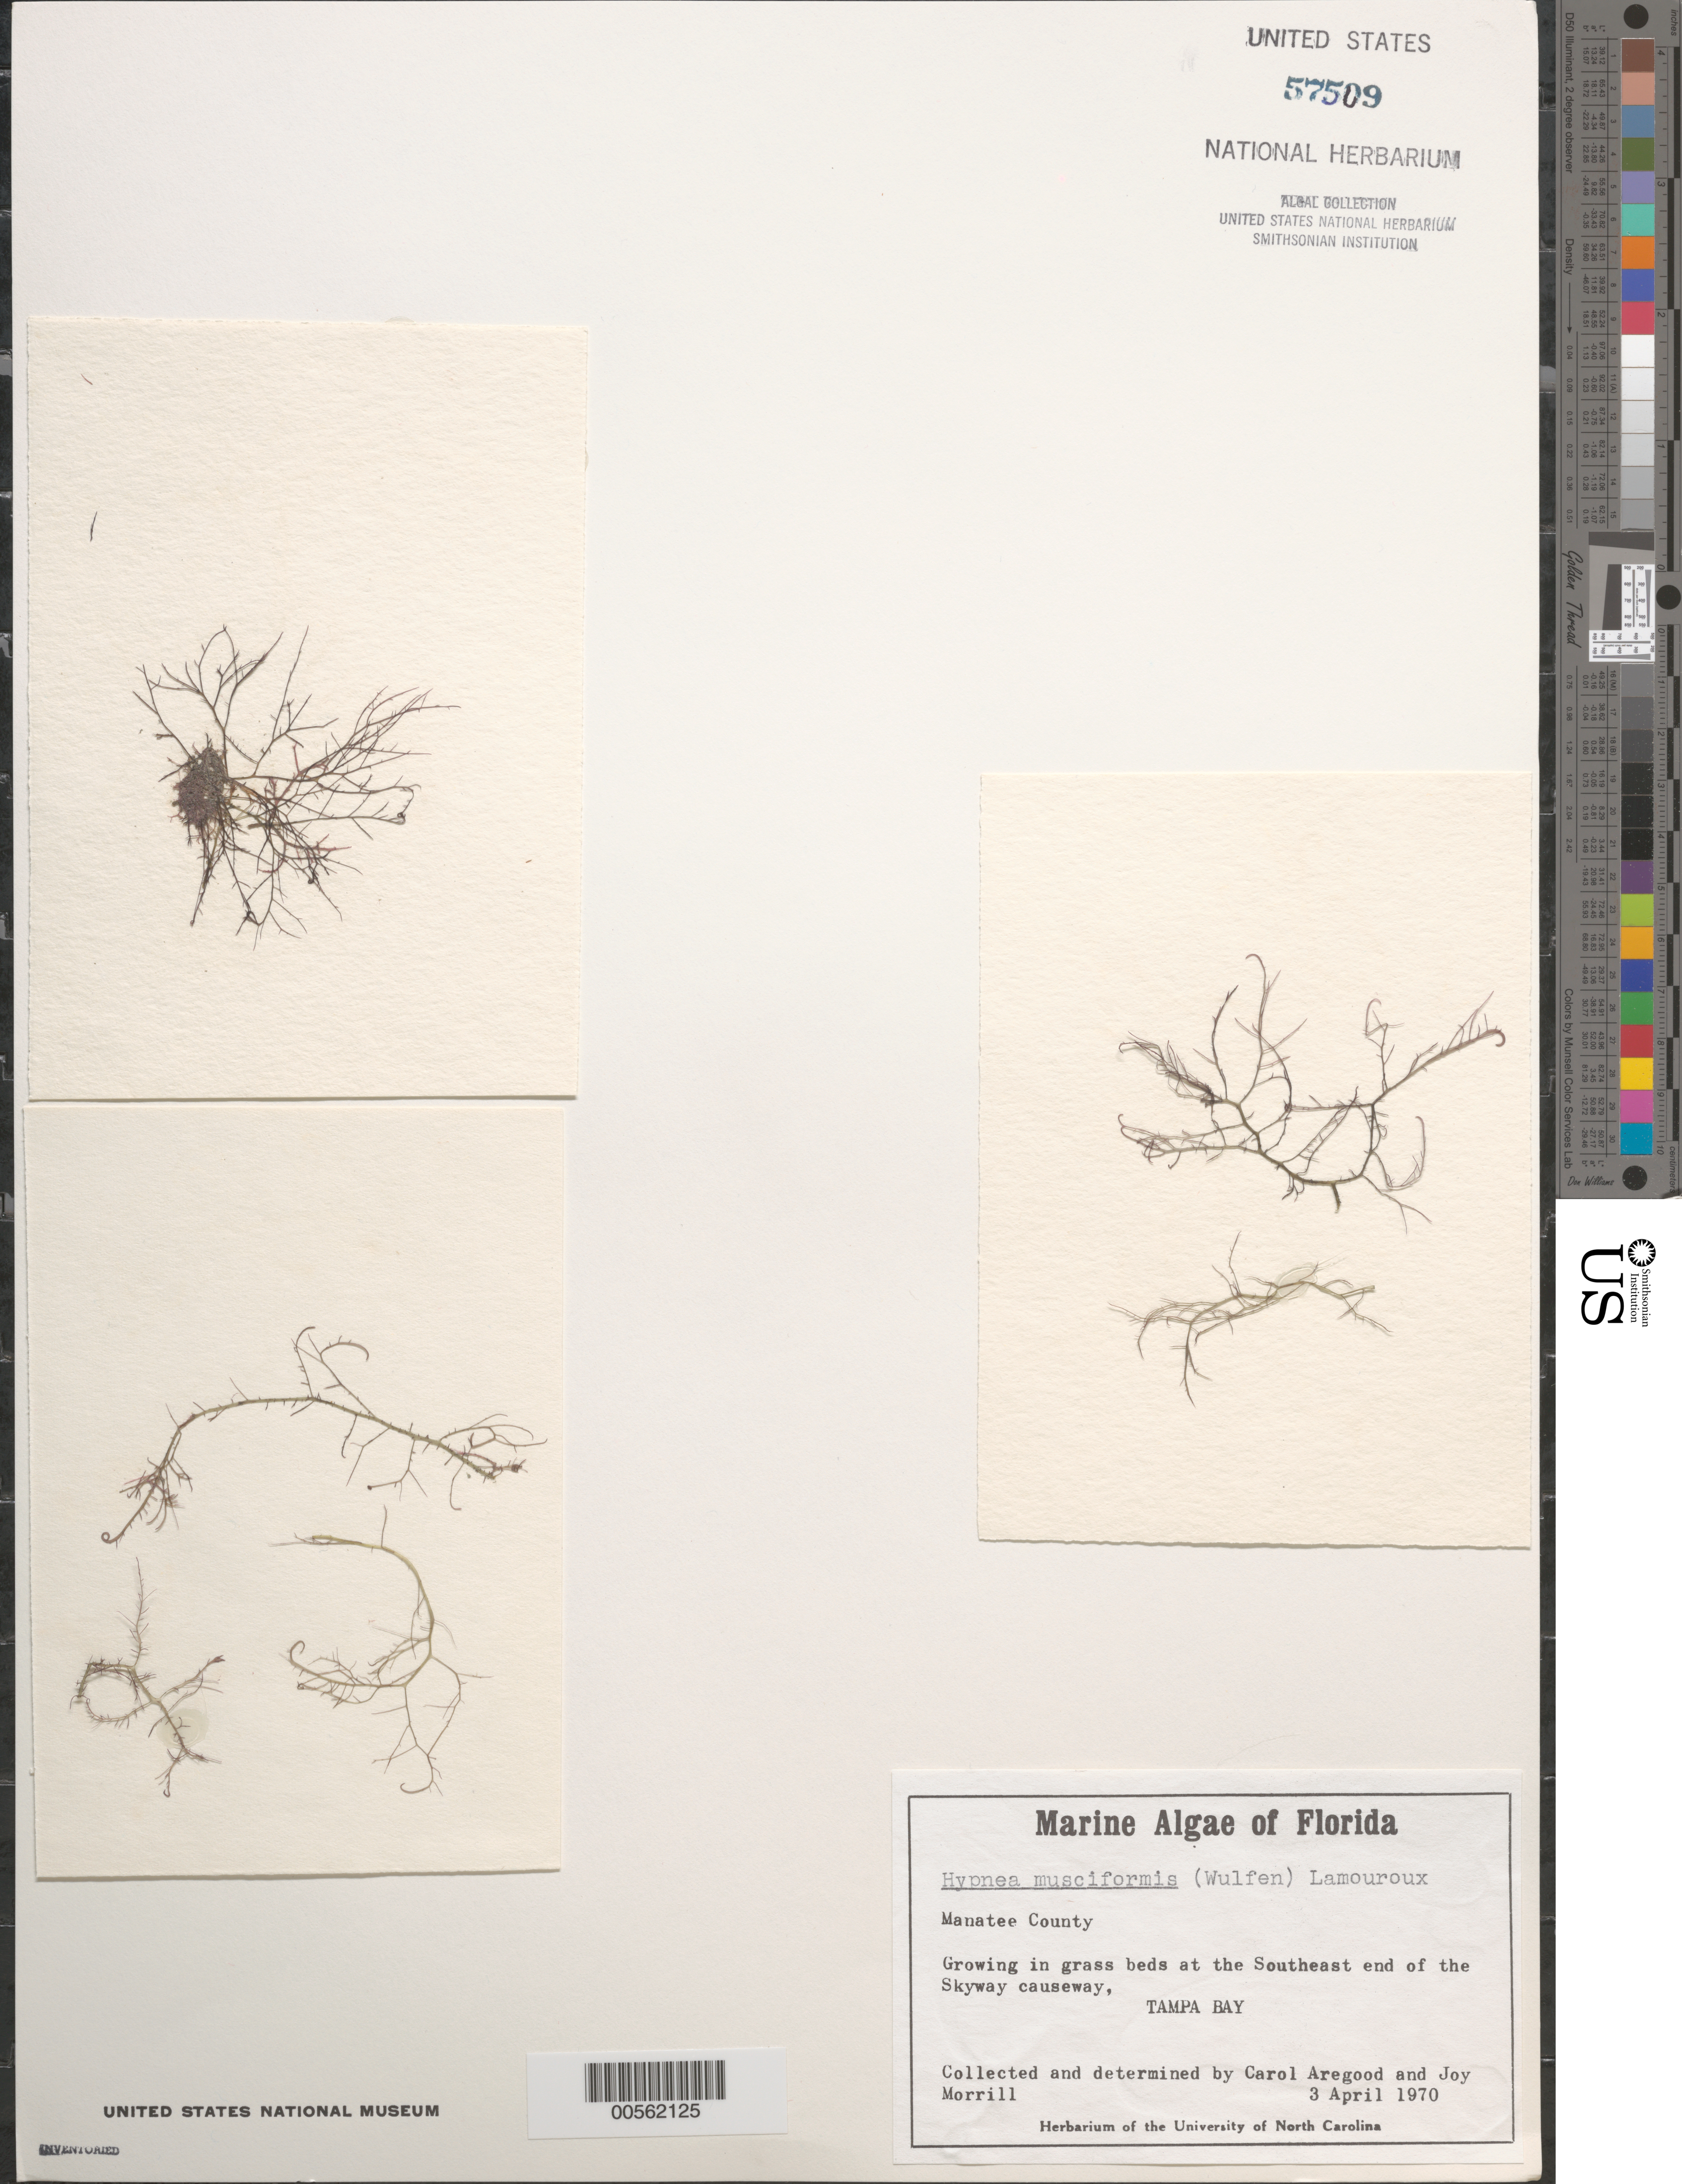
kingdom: Plantae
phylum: Rhodophyta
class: Florideophyceae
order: Gigartinales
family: Cystocloniaceae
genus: Hypnea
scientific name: Hypnea musciformis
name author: (Wulfen) J.V.Lamouroux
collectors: C. Aregood & J. Morrill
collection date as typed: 03 Apr 1970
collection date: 1970-04-03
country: United States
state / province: Florida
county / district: Manatee County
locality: Skyway Causeway, southeast end, Tampa Bay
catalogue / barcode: US 57509